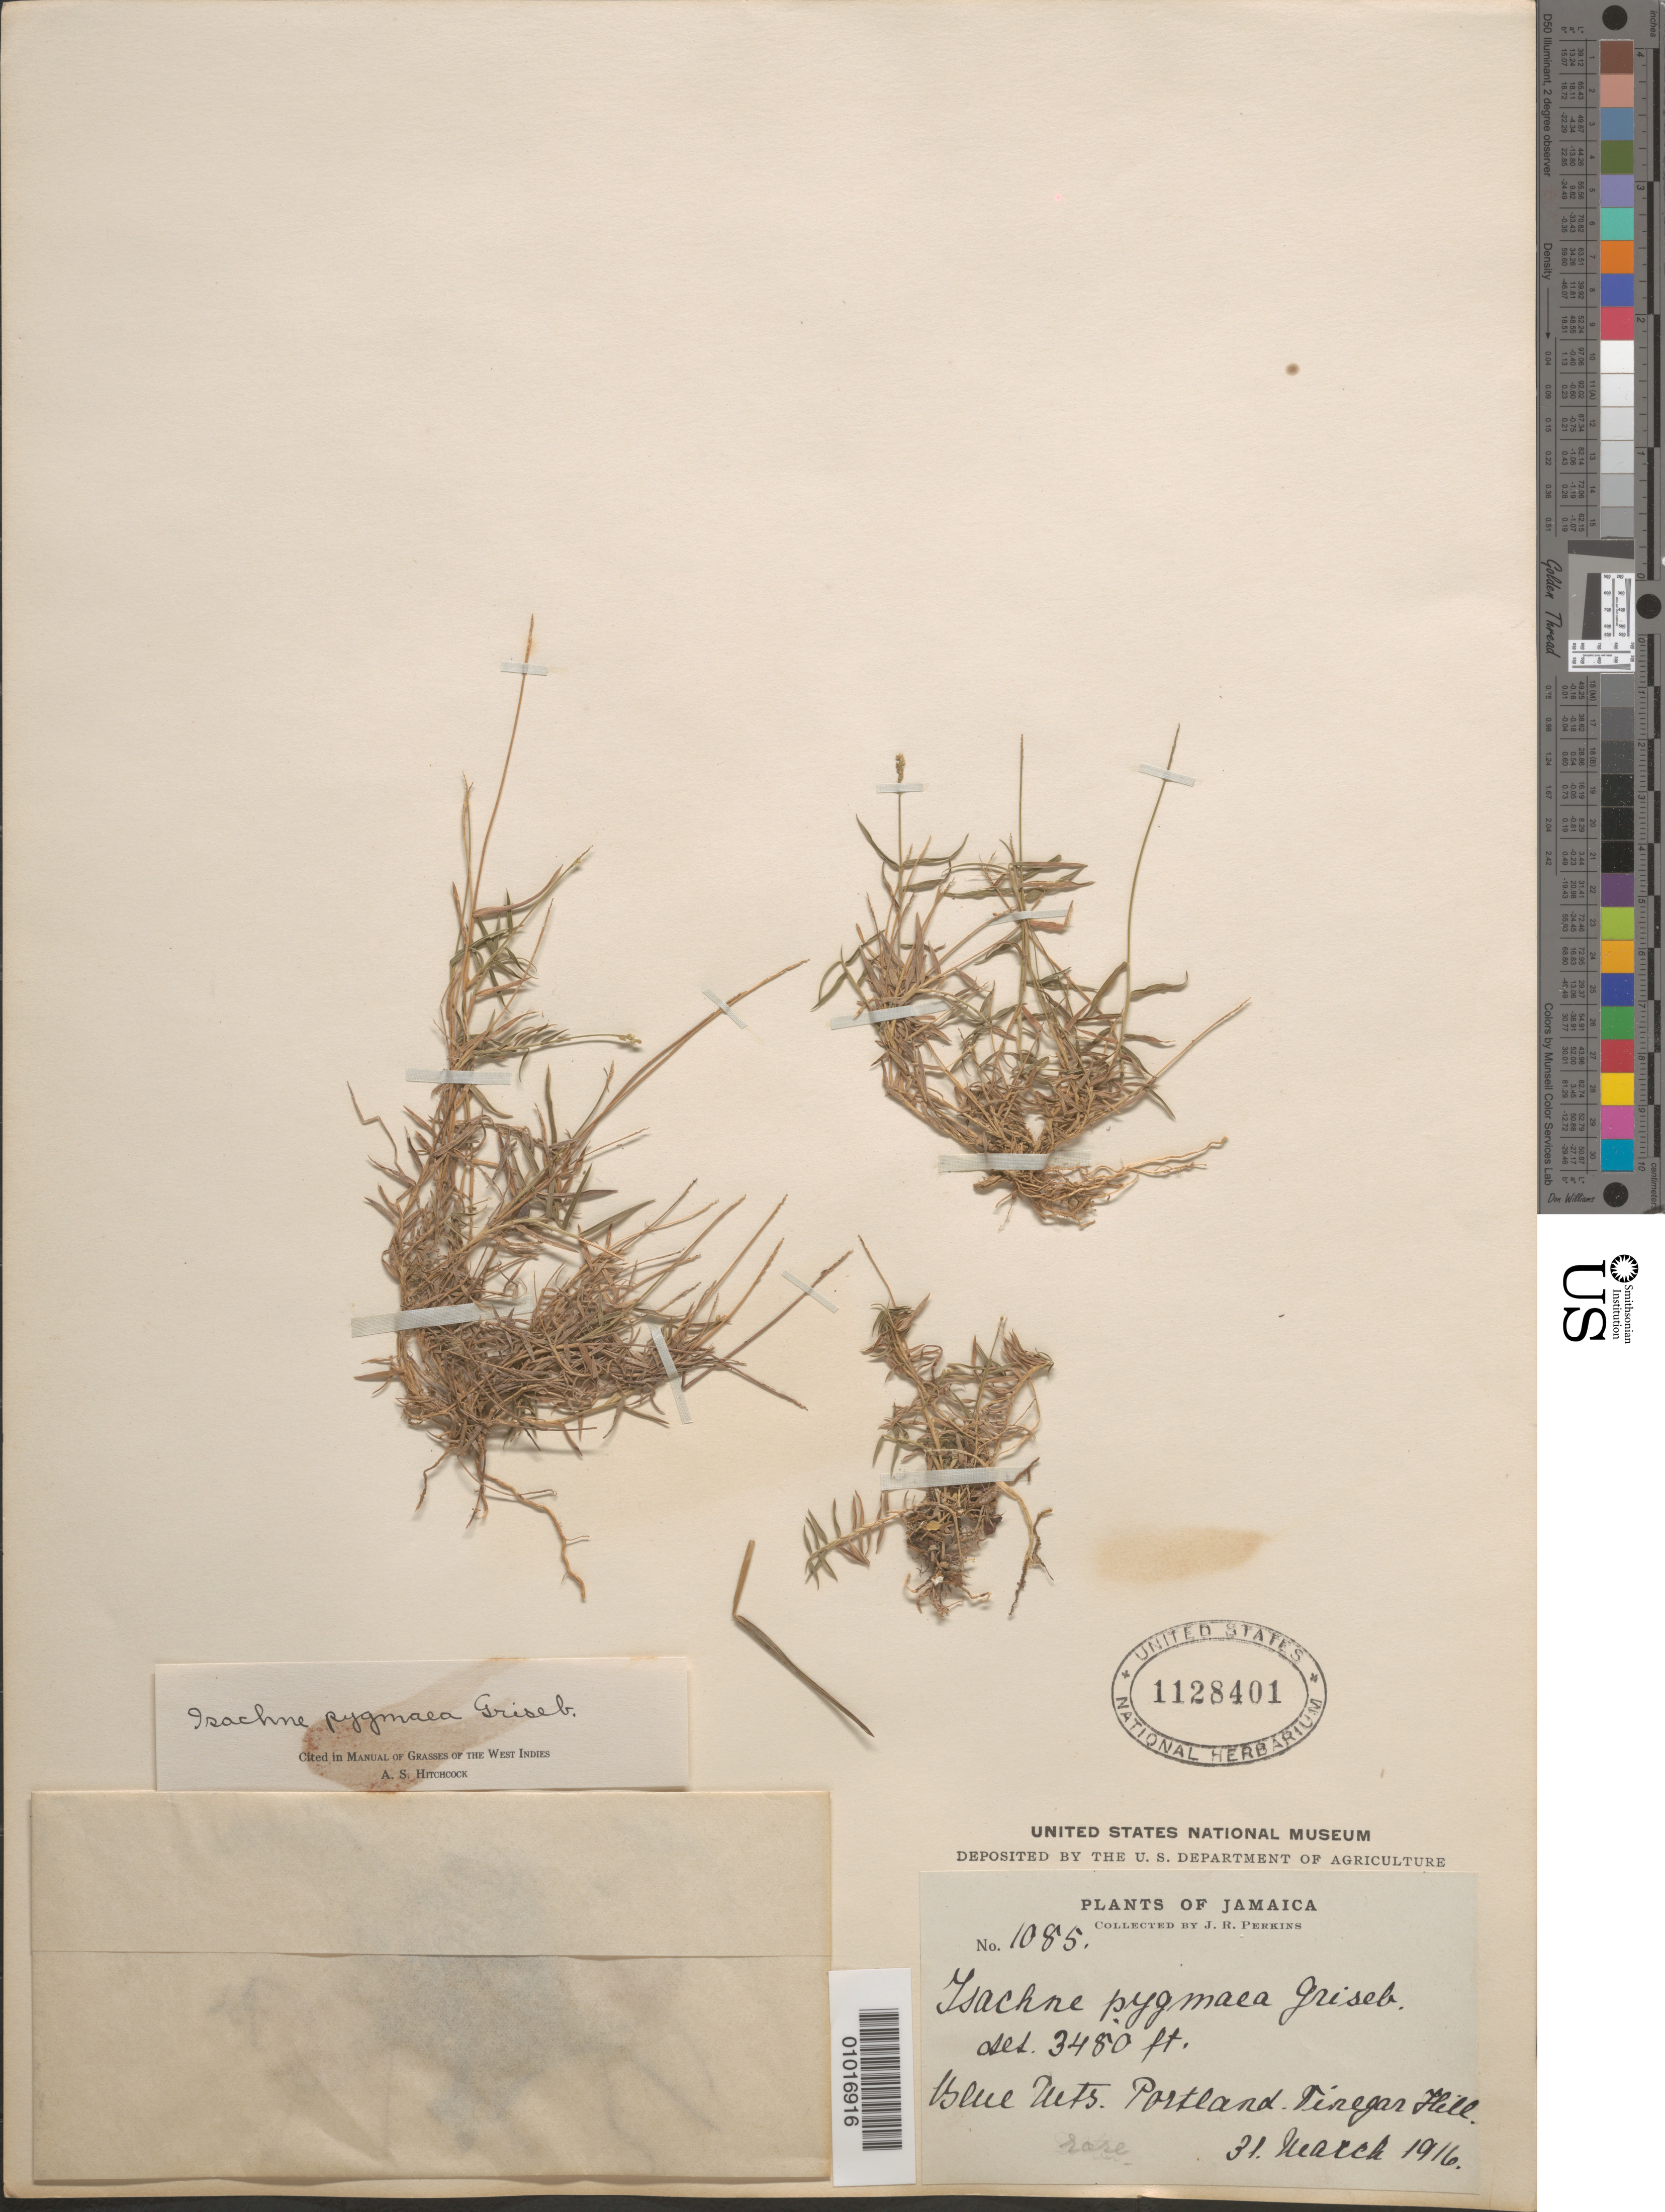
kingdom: Plantae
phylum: Tracheophyta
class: Liliopsida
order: Poales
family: Poaceae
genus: Isachne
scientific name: Isachne pygmaea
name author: Griseb.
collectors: J. R. Perkins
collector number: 1085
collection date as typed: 03 Mar 1916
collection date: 1916-03-03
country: Jamaica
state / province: Portland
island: Jamaica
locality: Blue Mountains. Portland. Tiregan Hill.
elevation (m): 1061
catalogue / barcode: US 1128401